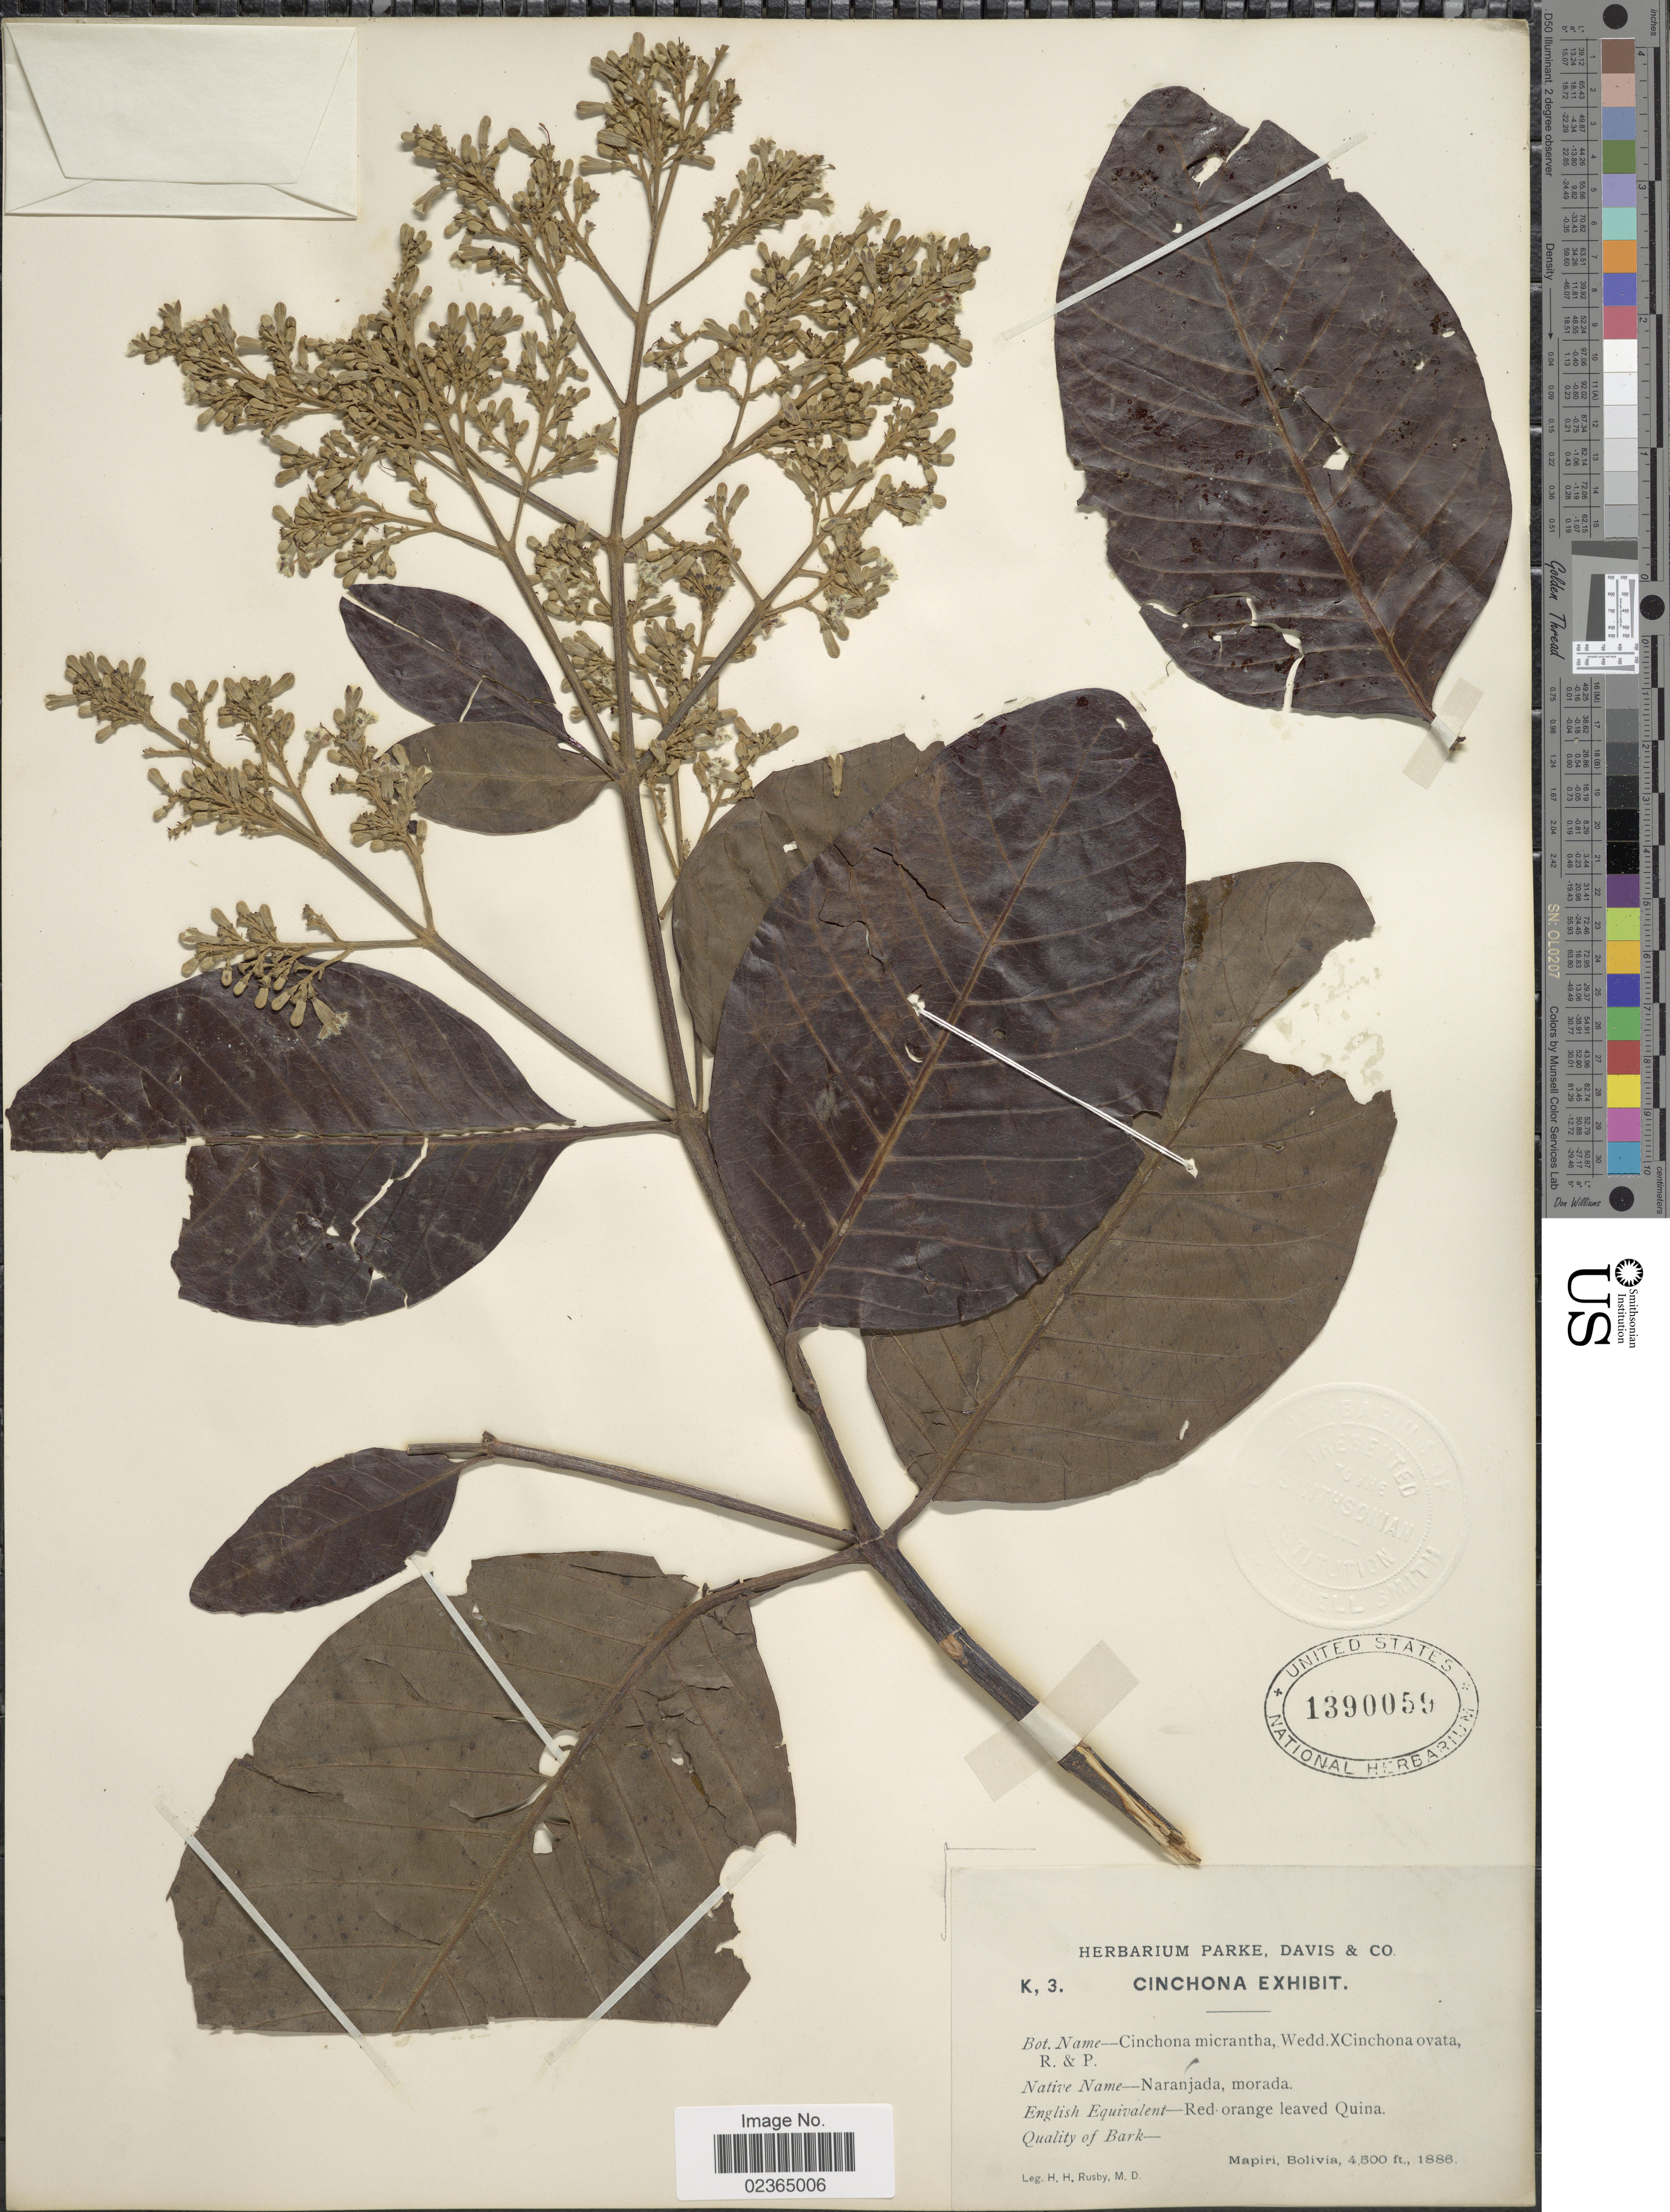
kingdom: Plantae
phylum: Tracheophyta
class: Magnoliopsida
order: Gentianales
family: Rubiaceae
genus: Cinchona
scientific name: Cinchona pubescens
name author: Vahl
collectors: H. H. Rusby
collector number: K, 3.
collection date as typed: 1886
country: Bolivia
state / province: La Páz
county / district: Larecaja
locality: Mapiri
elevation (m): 1372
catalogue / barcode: US 1390059